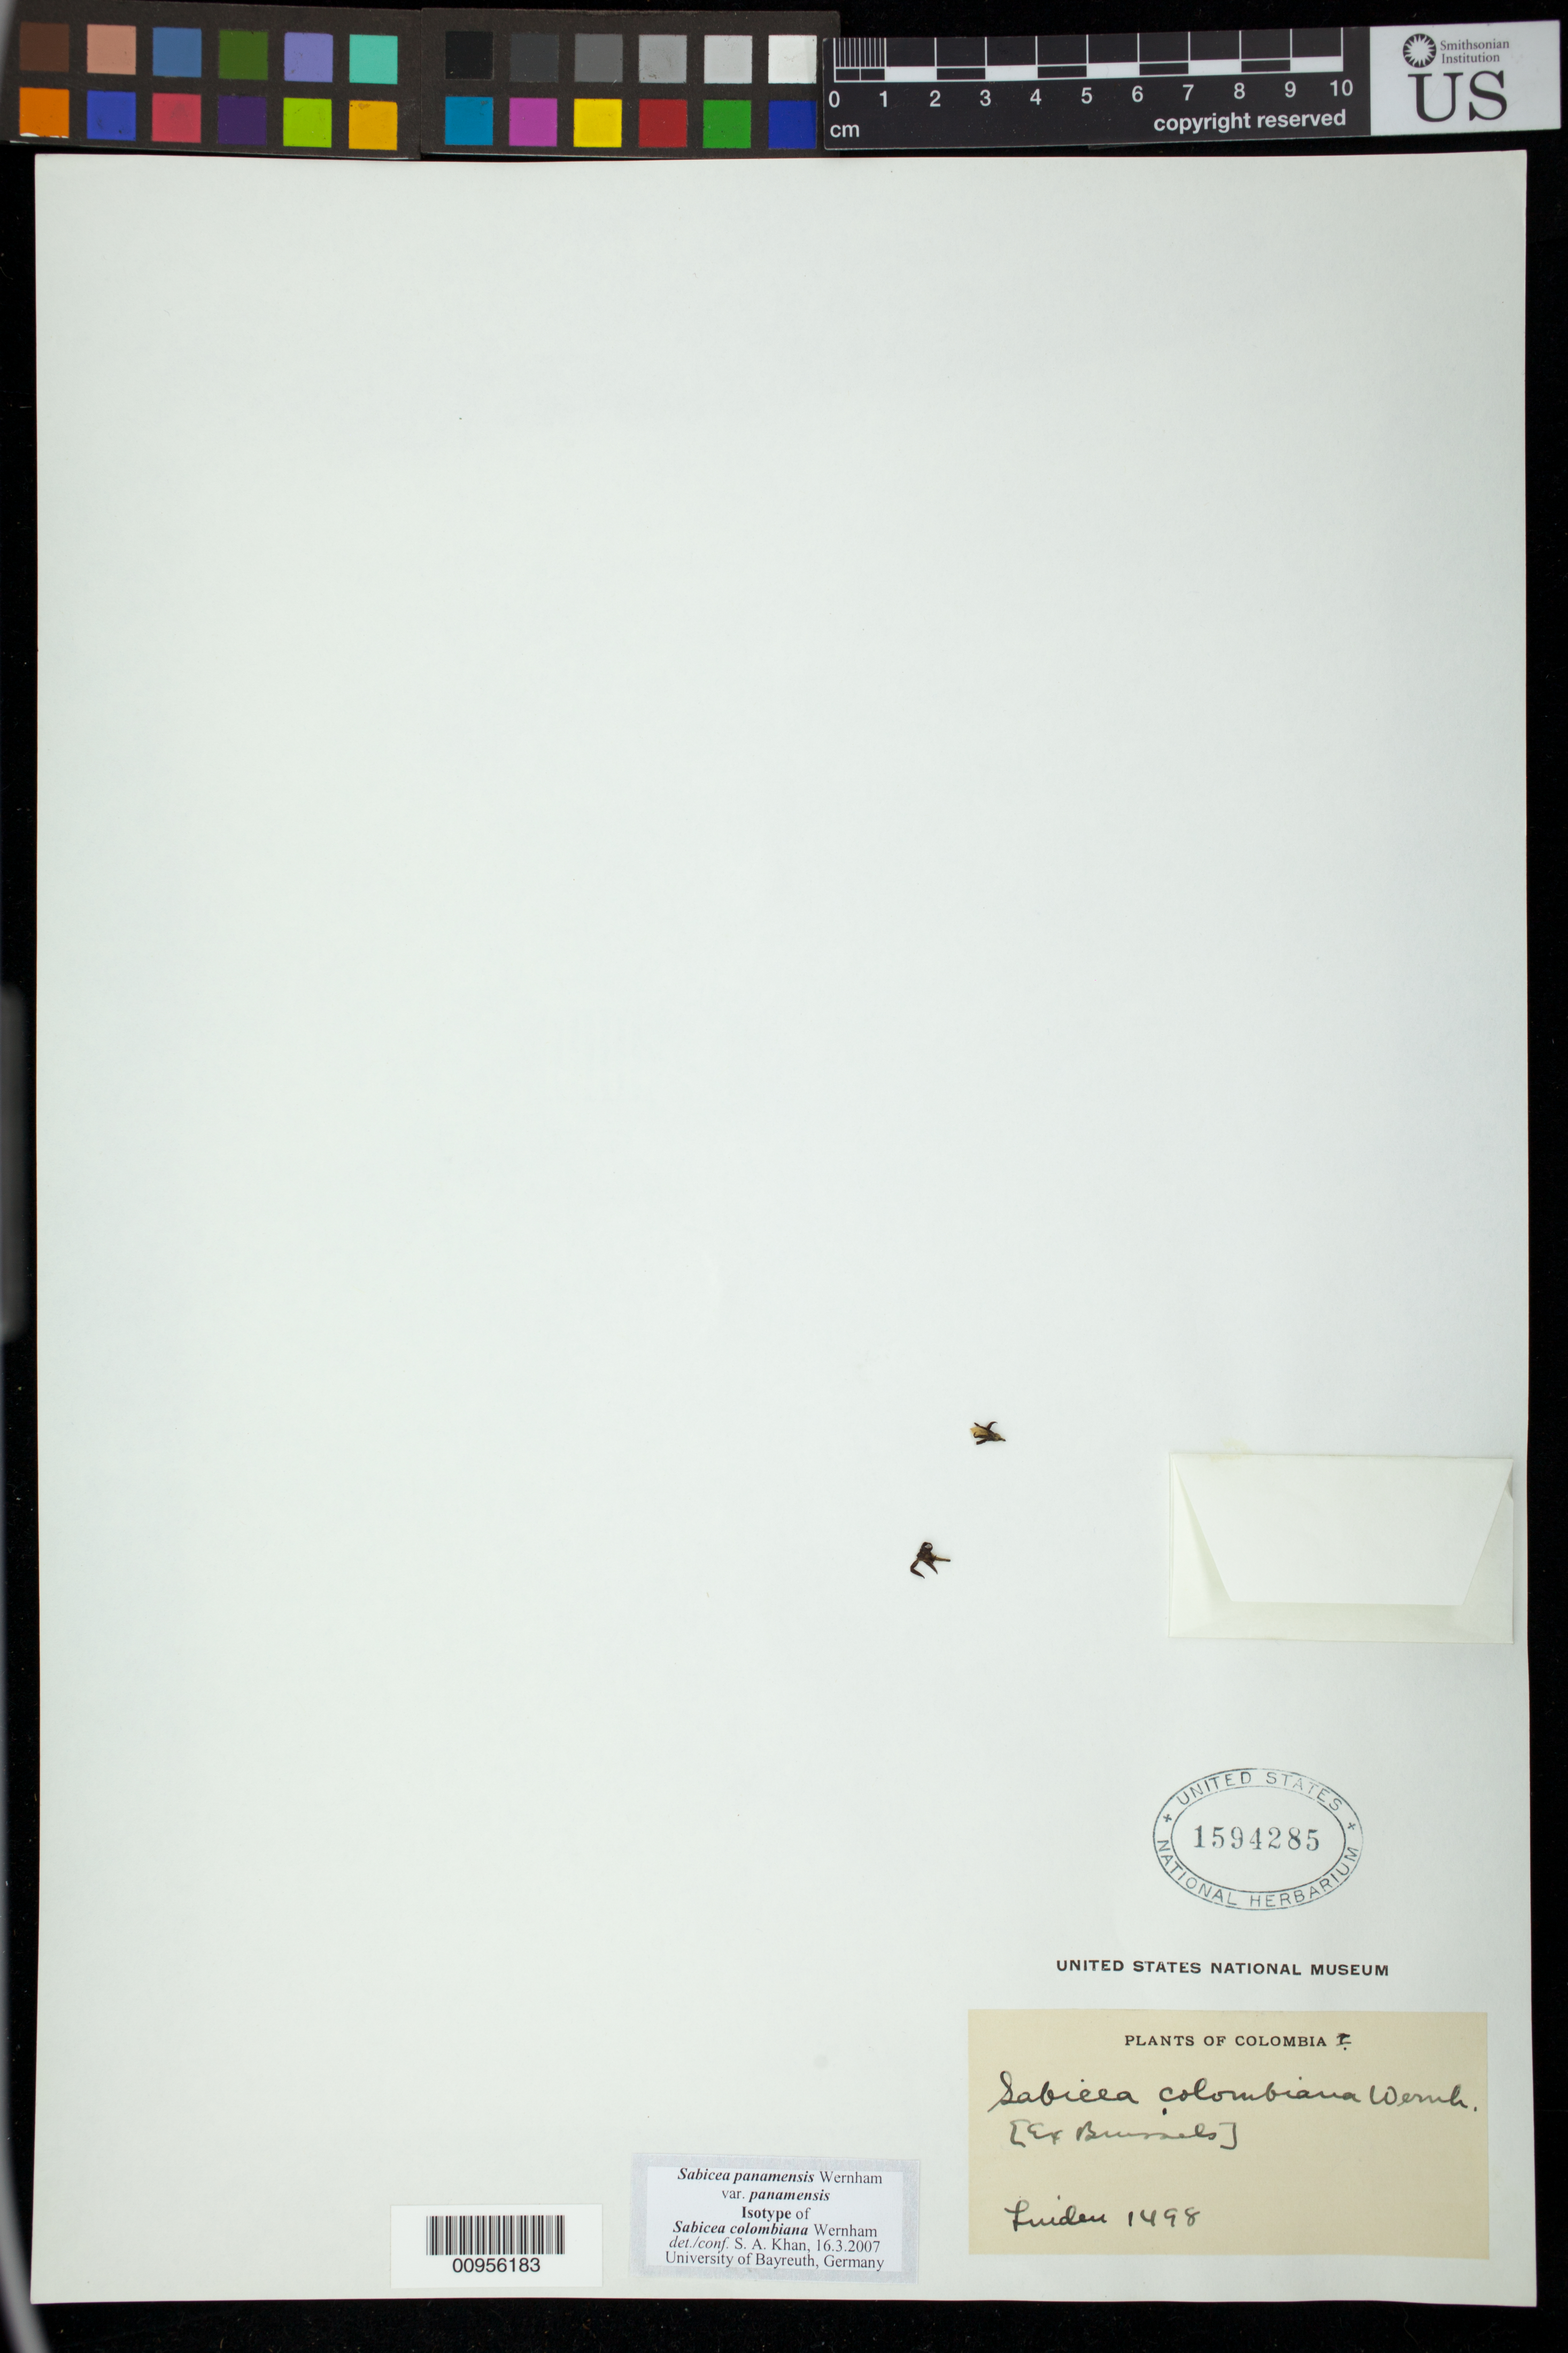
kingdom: Plantae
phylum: Tracheophyta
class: Magnoliopsida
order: Gentianales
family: Rubiaceae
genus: Sabicea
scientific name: Sabicea colombiana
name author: Wernham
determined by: Khan, Saleh A.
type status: Isotype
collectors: -- Linden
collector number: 1498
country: Colombia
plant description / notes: Fragmentary material of type specimen ex herb. Brussels.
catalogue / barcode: US 1594285